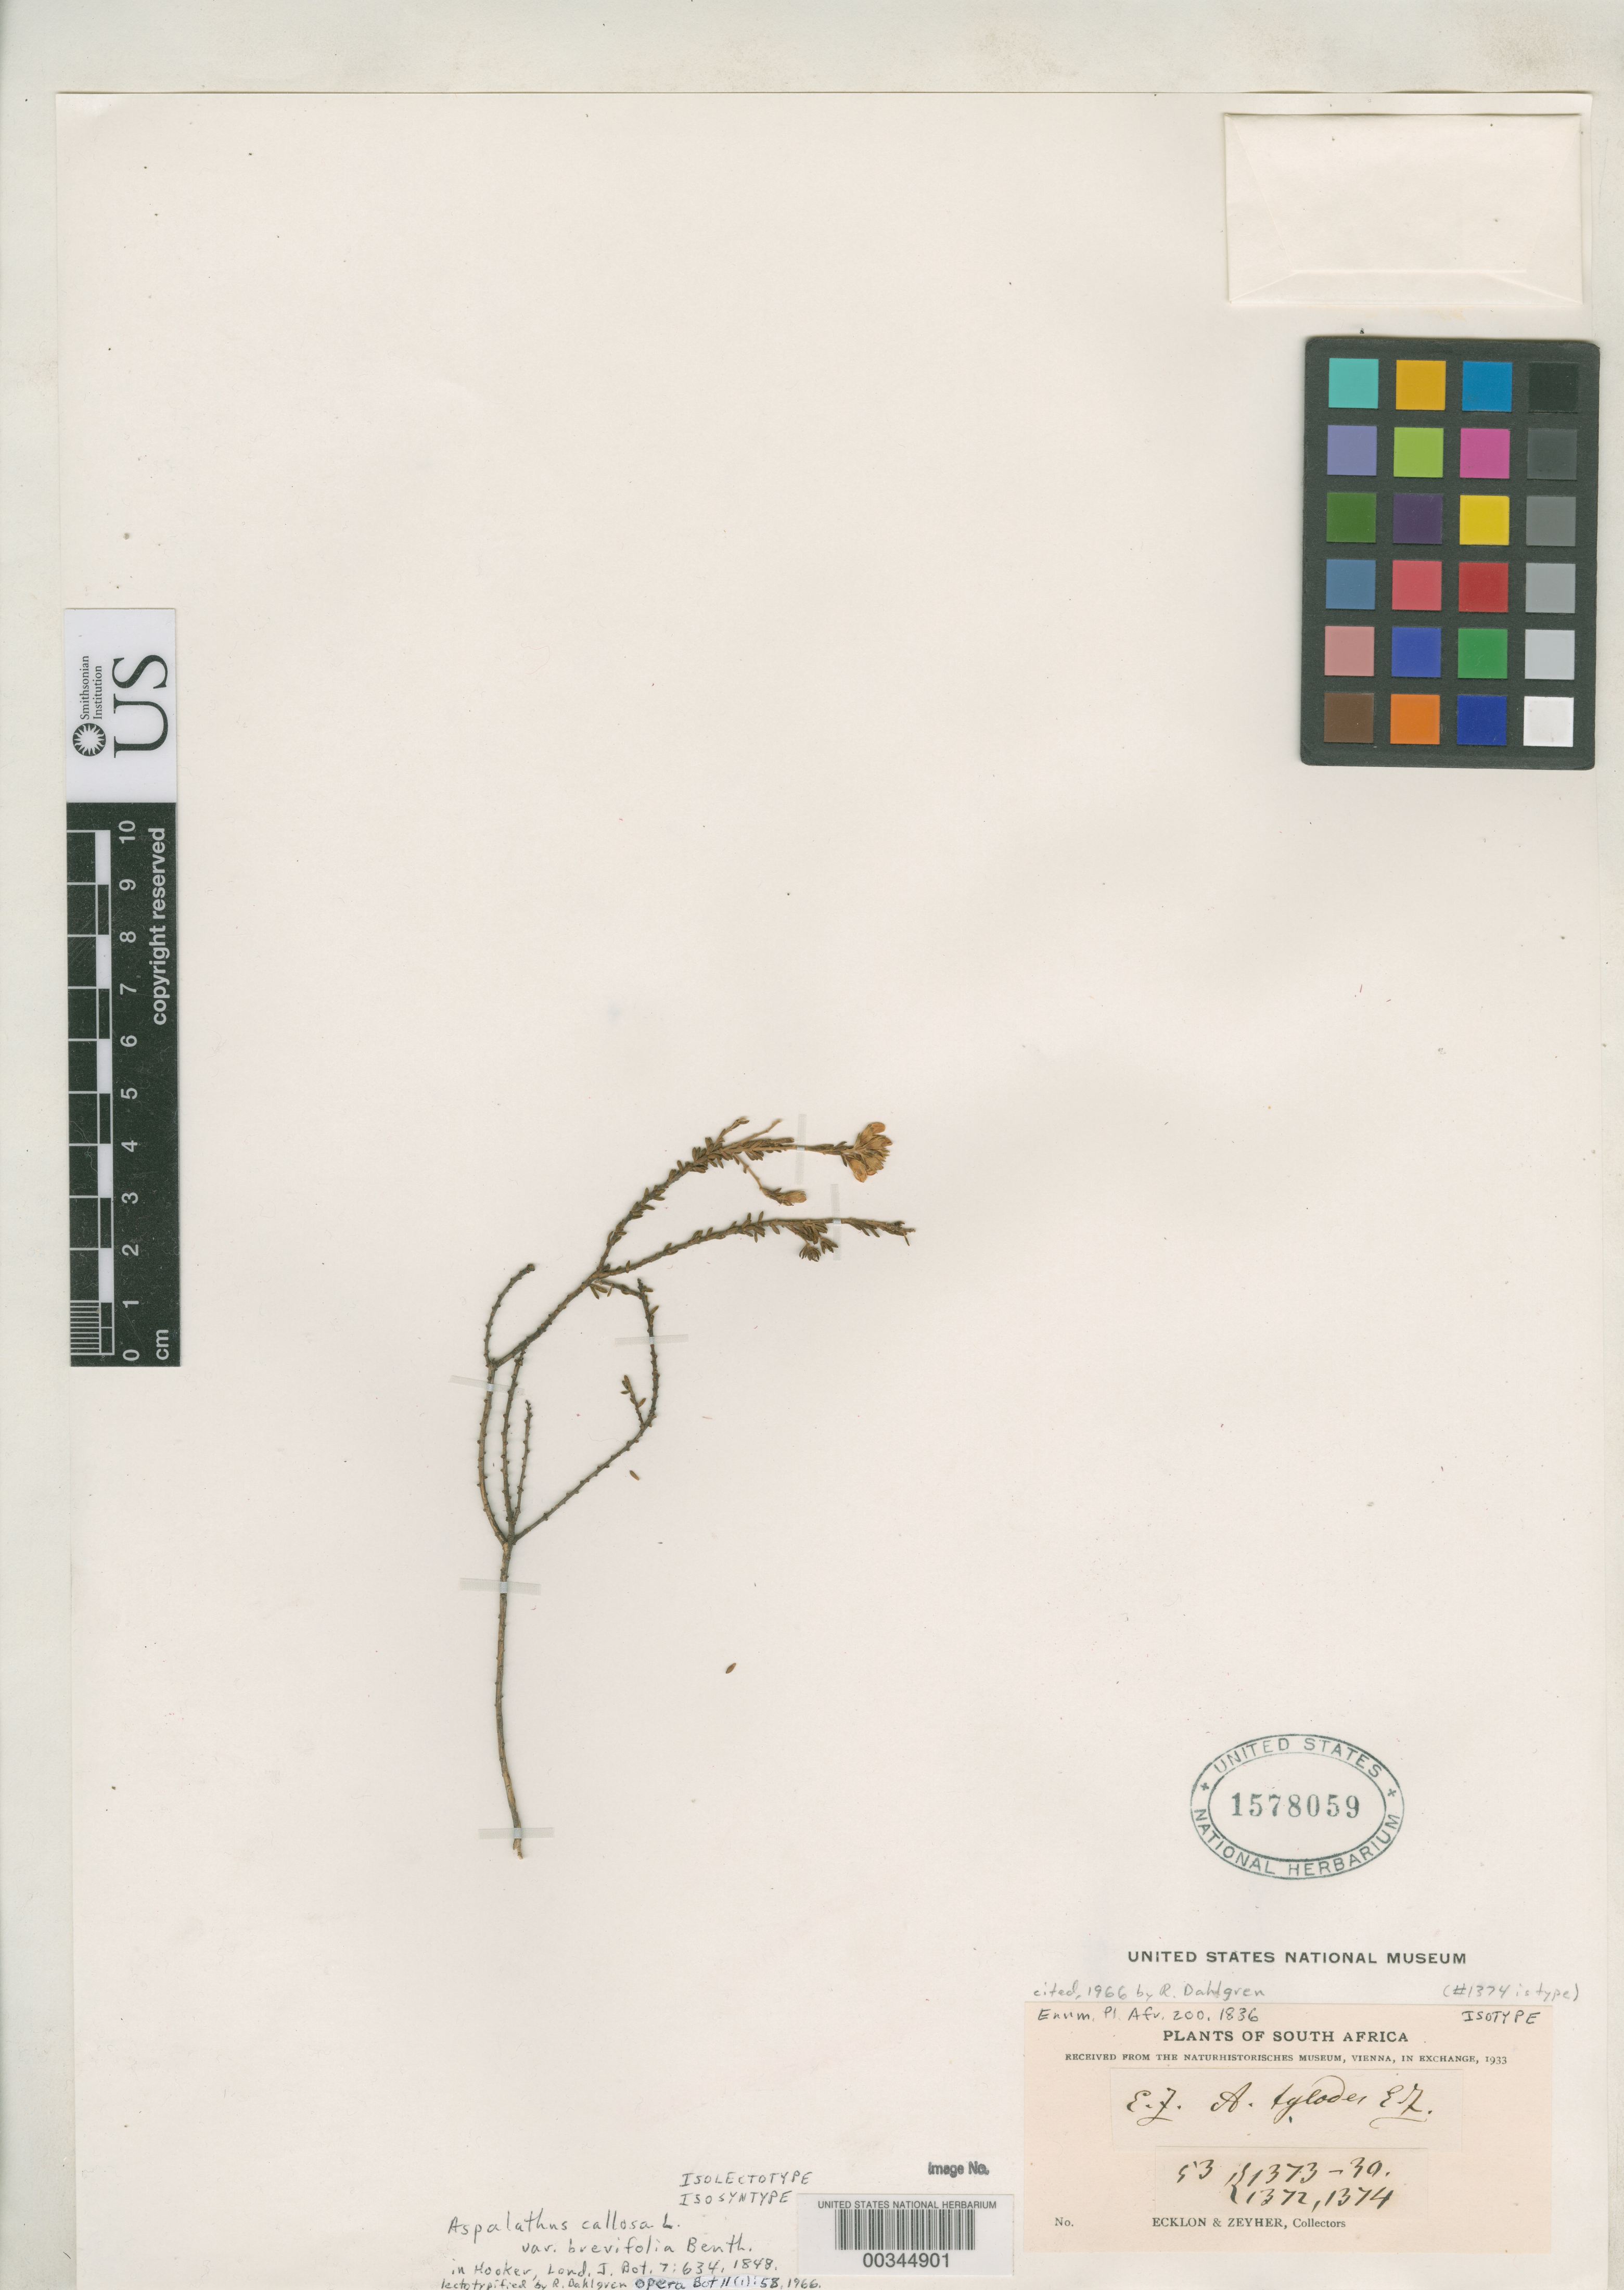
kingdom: Plantae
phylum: Tracheophyta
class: Magnoliopsida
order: Fabales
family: Fabaceae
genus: Aspalathus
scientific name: Aspalathus tylodes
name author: Eckl. & Zeyh.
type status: Possible Type; Isolectotype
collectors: C. F. Ecklon & C. Zeyher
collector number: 1372, 1373, 1374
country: South Africa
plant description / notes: Protologue cites 1374, Swellendam, Apr. (this specimen has labe with several numbers, but mounted with single element)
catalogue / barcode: US 1578059